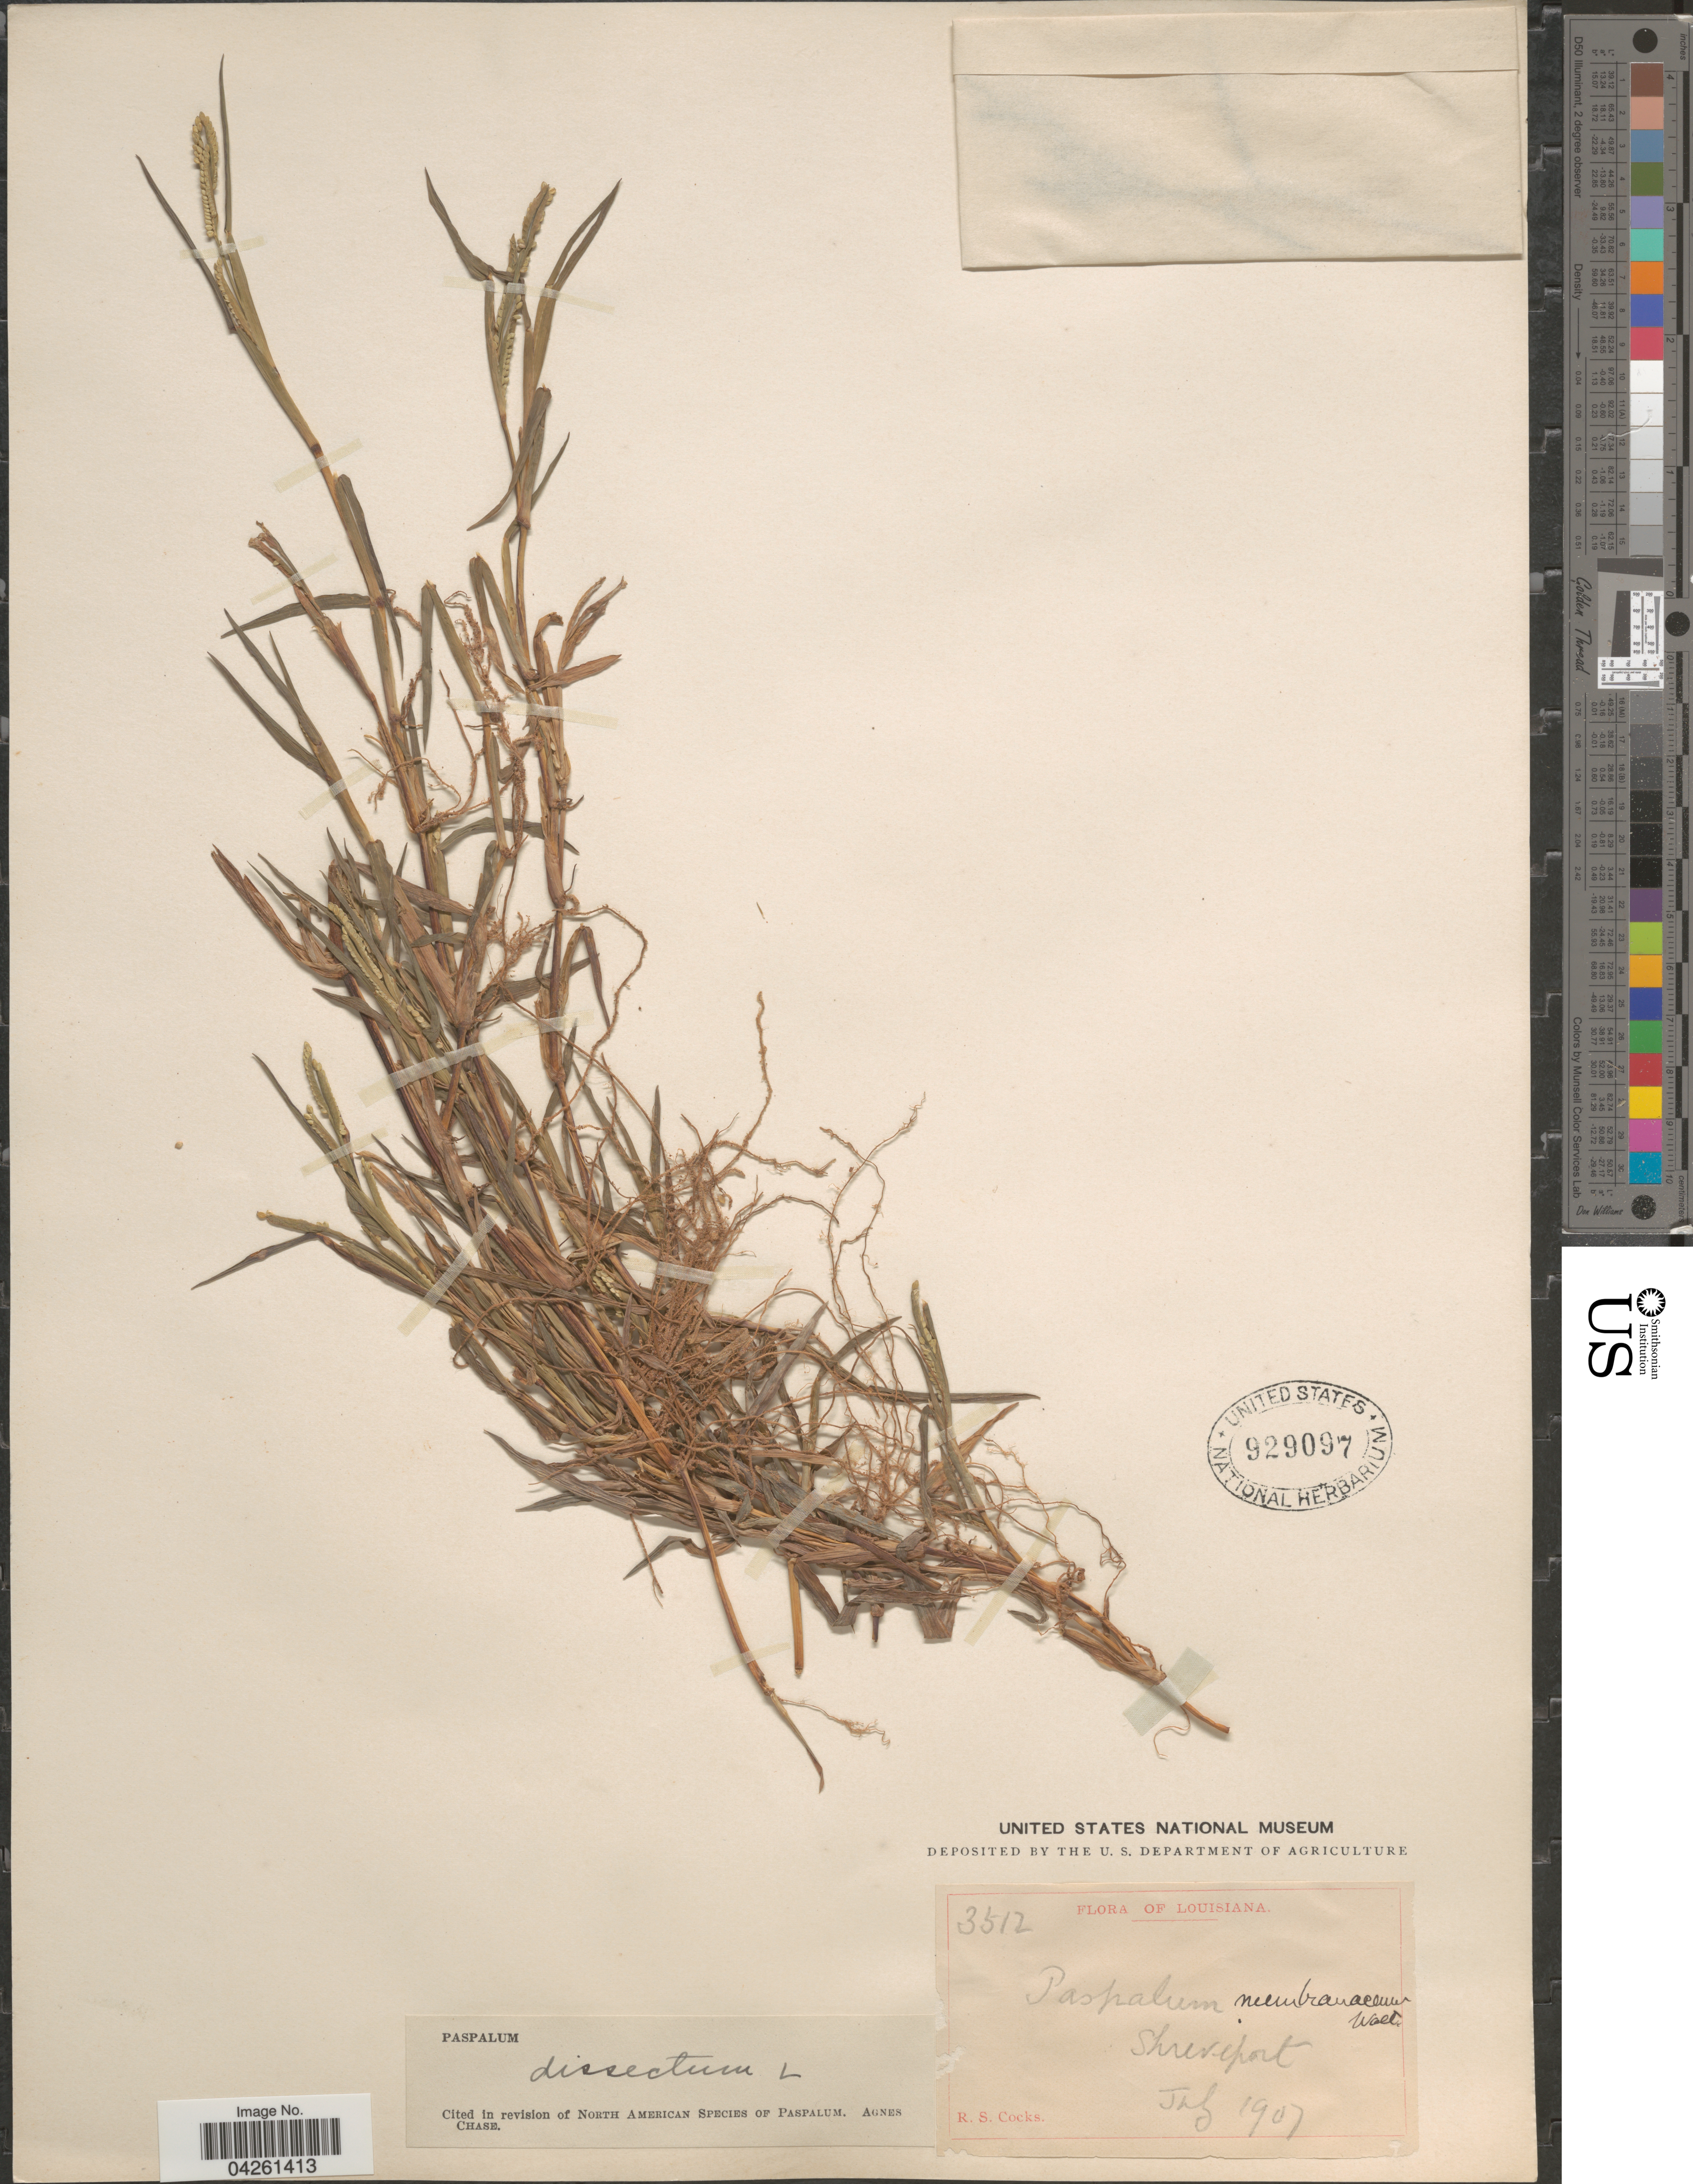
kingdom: Plantae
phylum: Tracheophyta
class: Liliopsida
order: Poales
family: Poaceae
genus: Paspalum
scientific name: Paspalum dissectum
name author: (L.) L.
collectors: R. Cocks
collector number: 3512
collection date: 1907-07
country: United States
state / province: Louisiana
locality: Shreveport.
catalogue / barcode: US 929097